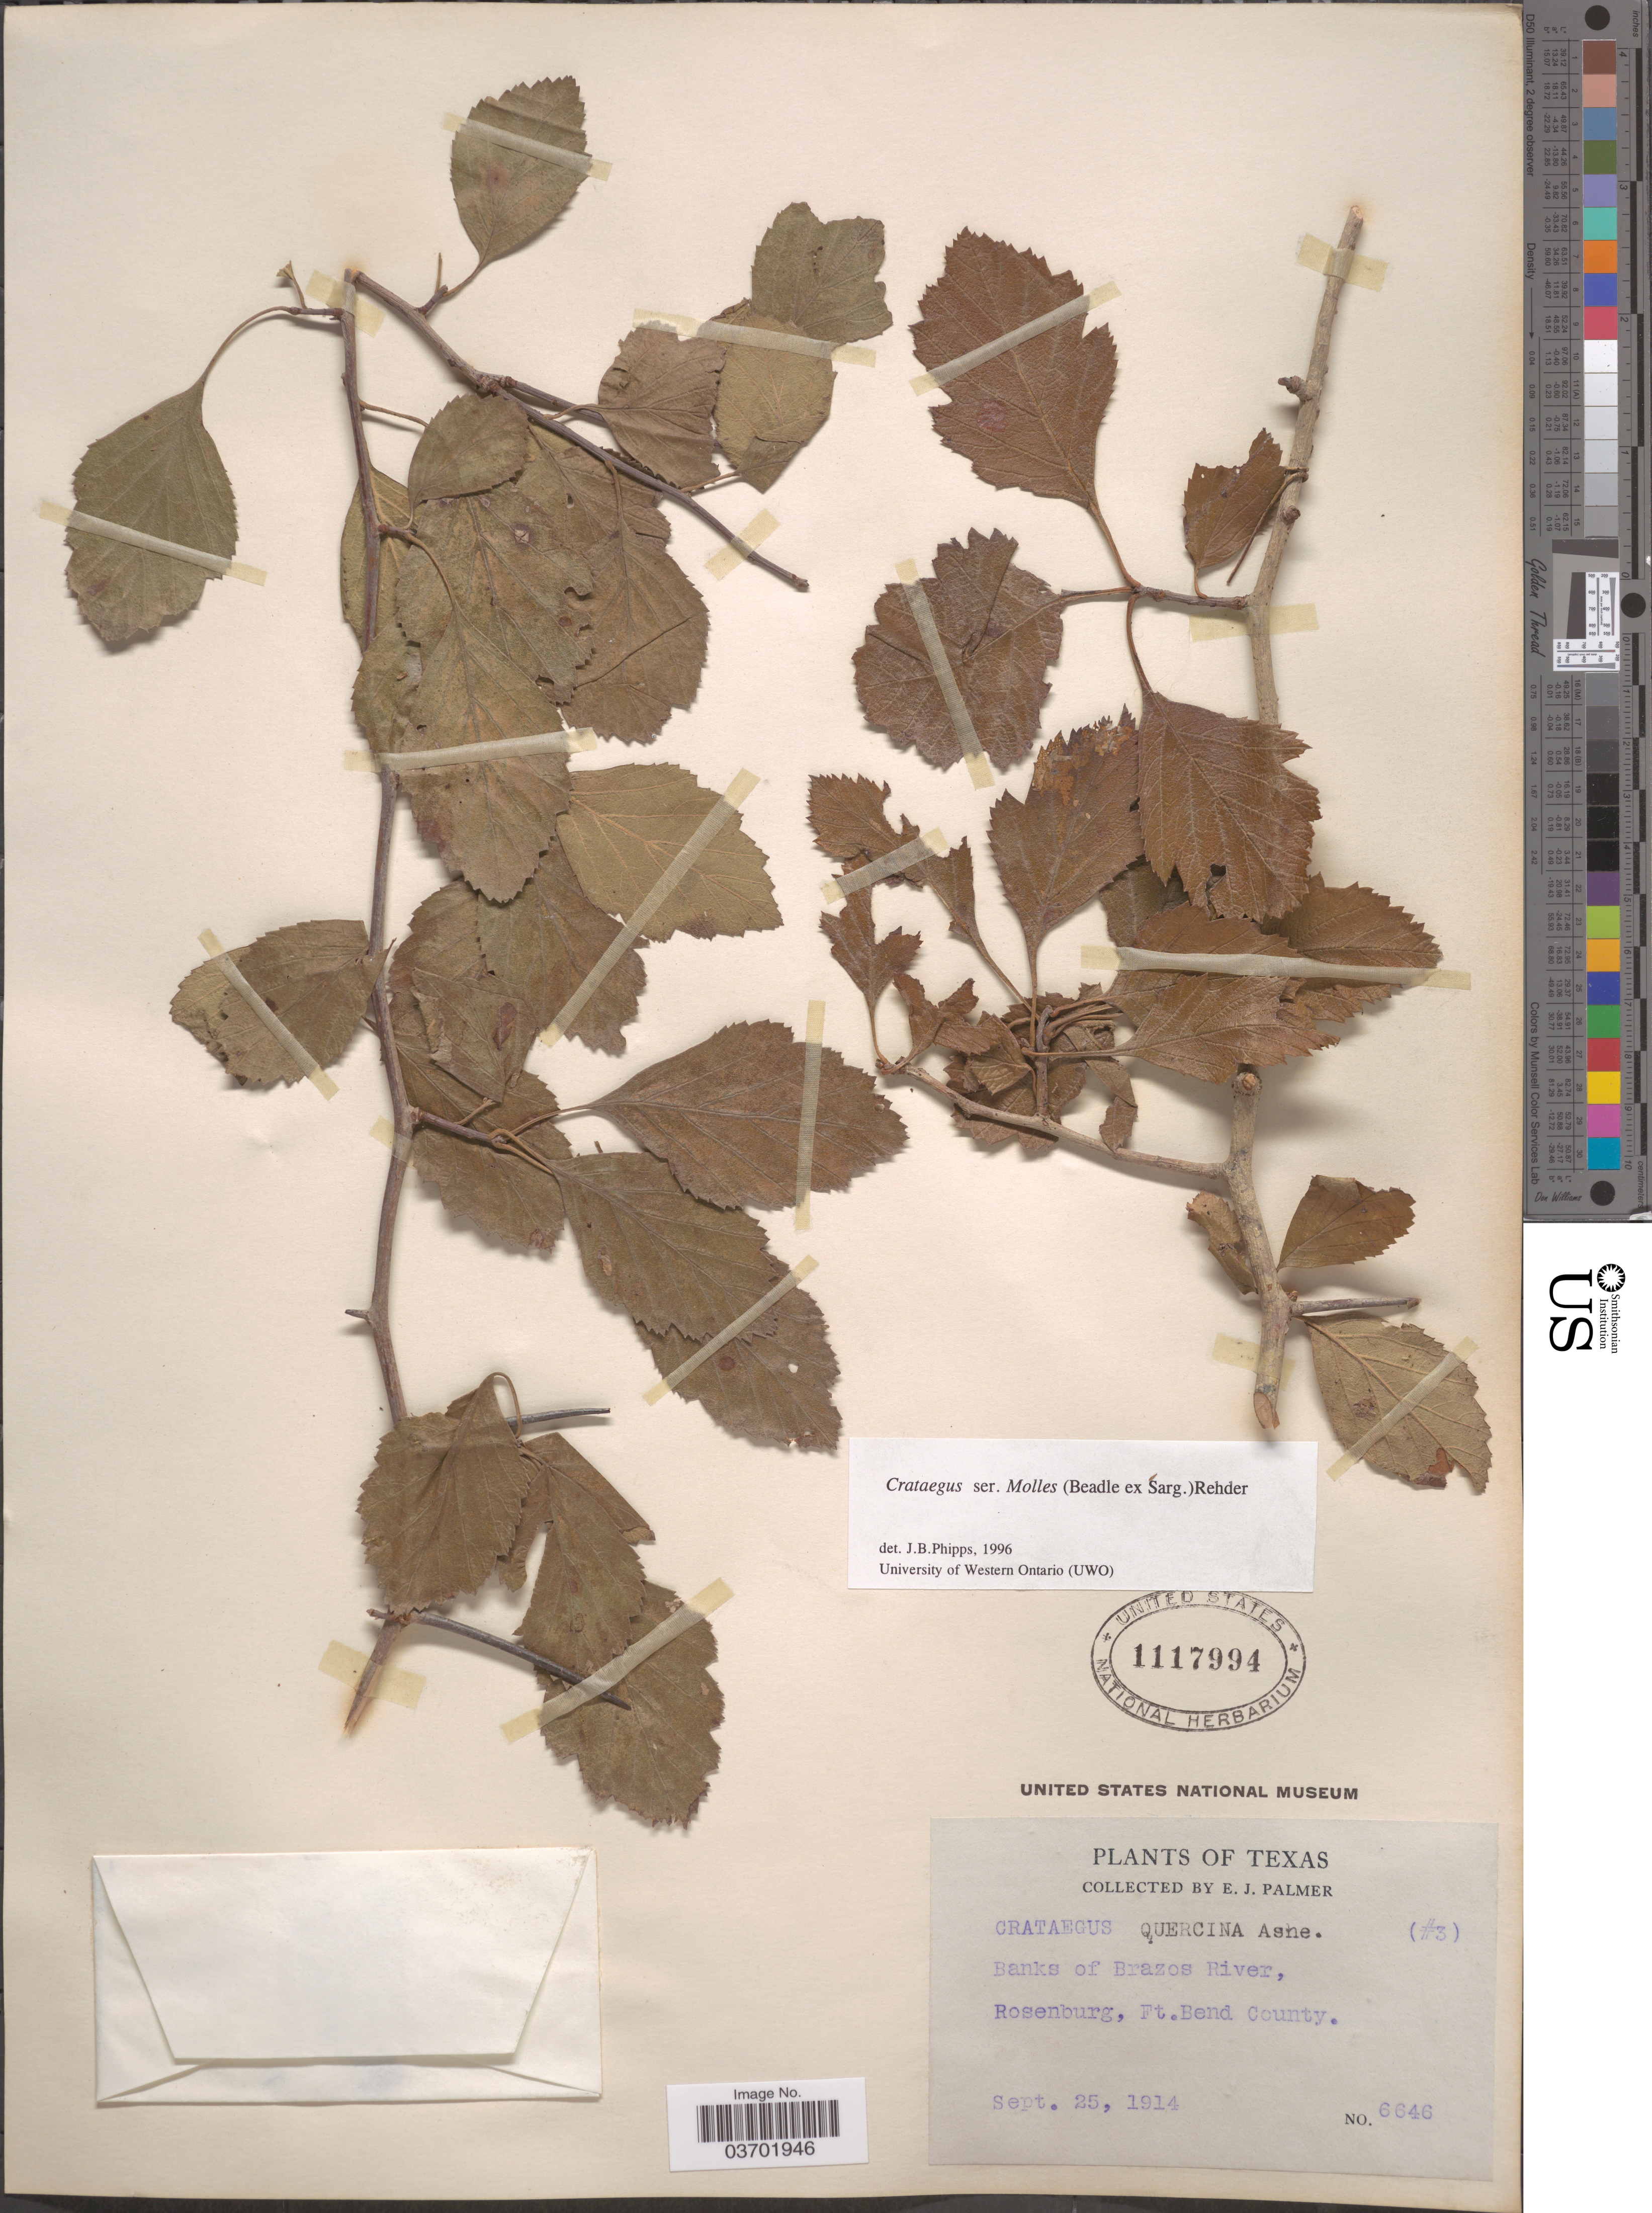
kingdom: Plantae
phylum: Tracheophyta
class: Magnoliopsida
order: Rosales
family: Rosaceae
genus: Crataegus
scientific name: Crataegus texana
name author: Buckley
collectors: E. J. Palmer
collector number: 6646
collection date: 1914-09-25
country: United States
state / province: Texas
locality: Banks of Brazos River, Rosenburg, Ft. Bend County.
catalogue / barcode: US 1117994